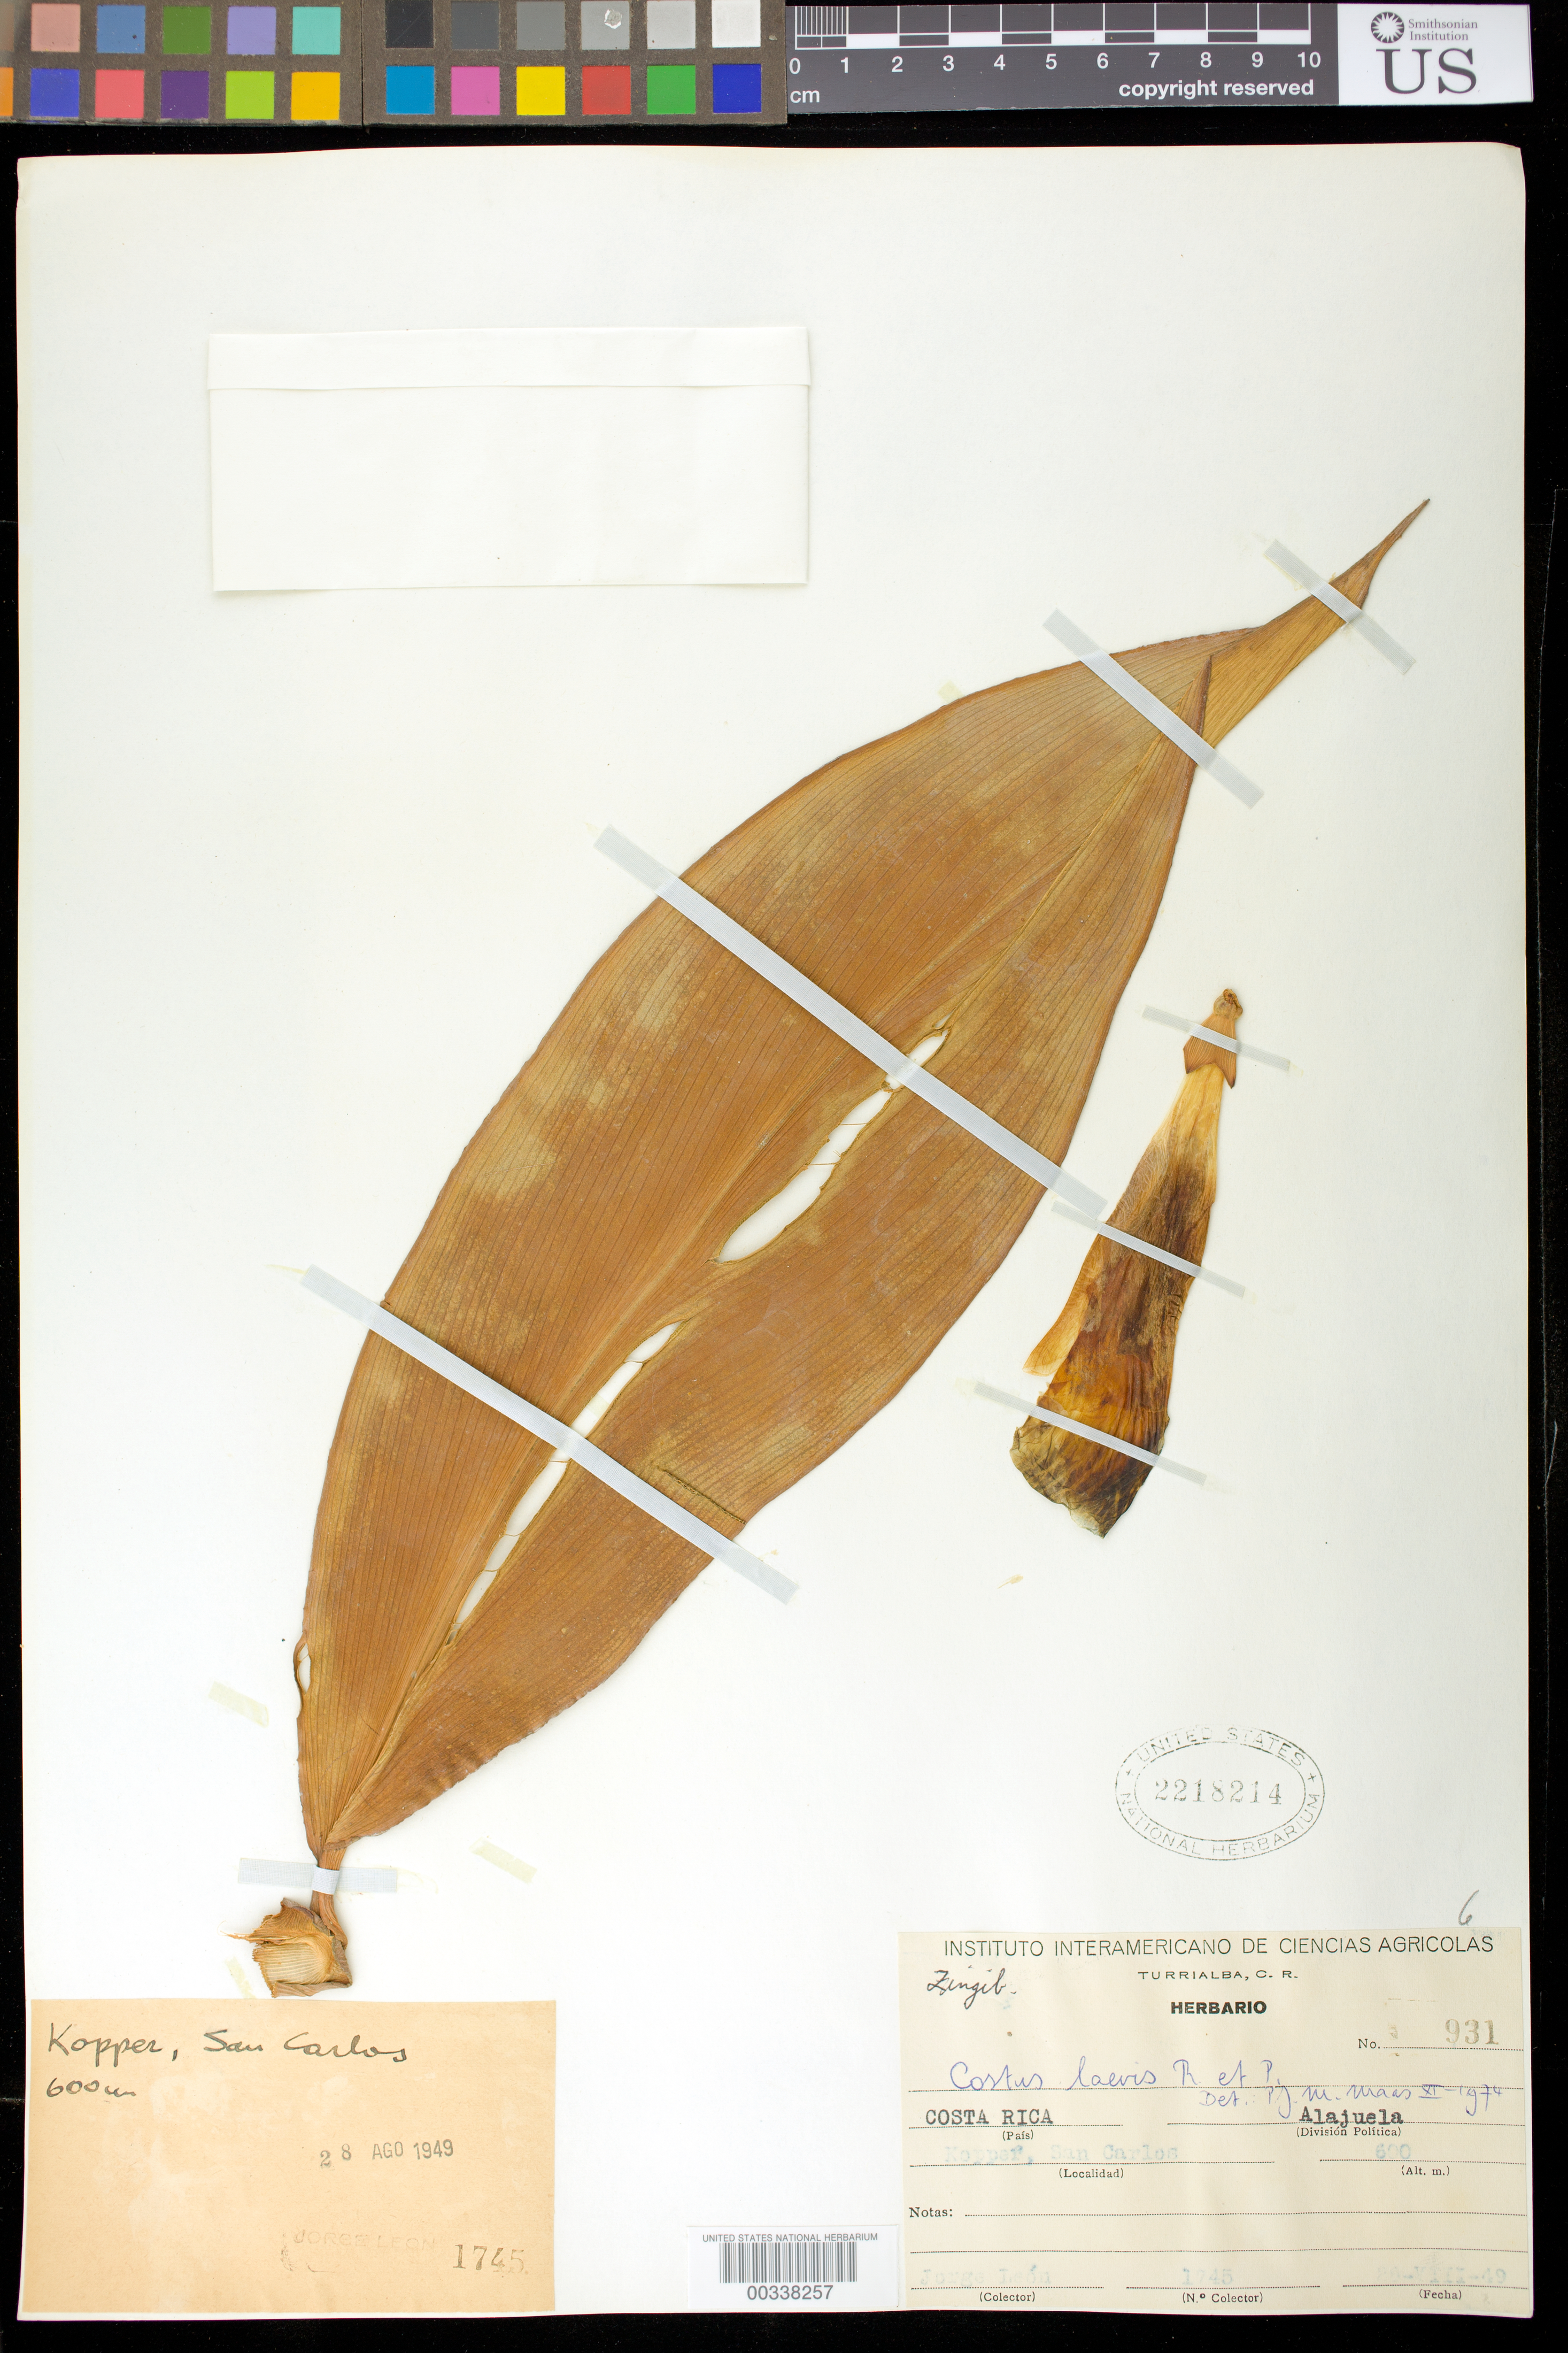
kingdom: Plantae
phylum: Tracheophyta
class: Liliopsida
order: Zingiberales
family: Costaceae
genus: Costus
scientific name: Costus laevis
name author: Ruiz & Pav.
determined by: Maas, Paul J. M.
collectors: J. León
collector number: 931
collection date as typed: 28 Aug 1949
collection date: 1949-08-28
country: Costa Rica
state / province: Alajuela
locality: Kopper, San Carlos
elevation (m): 600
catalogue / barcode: US 2218214